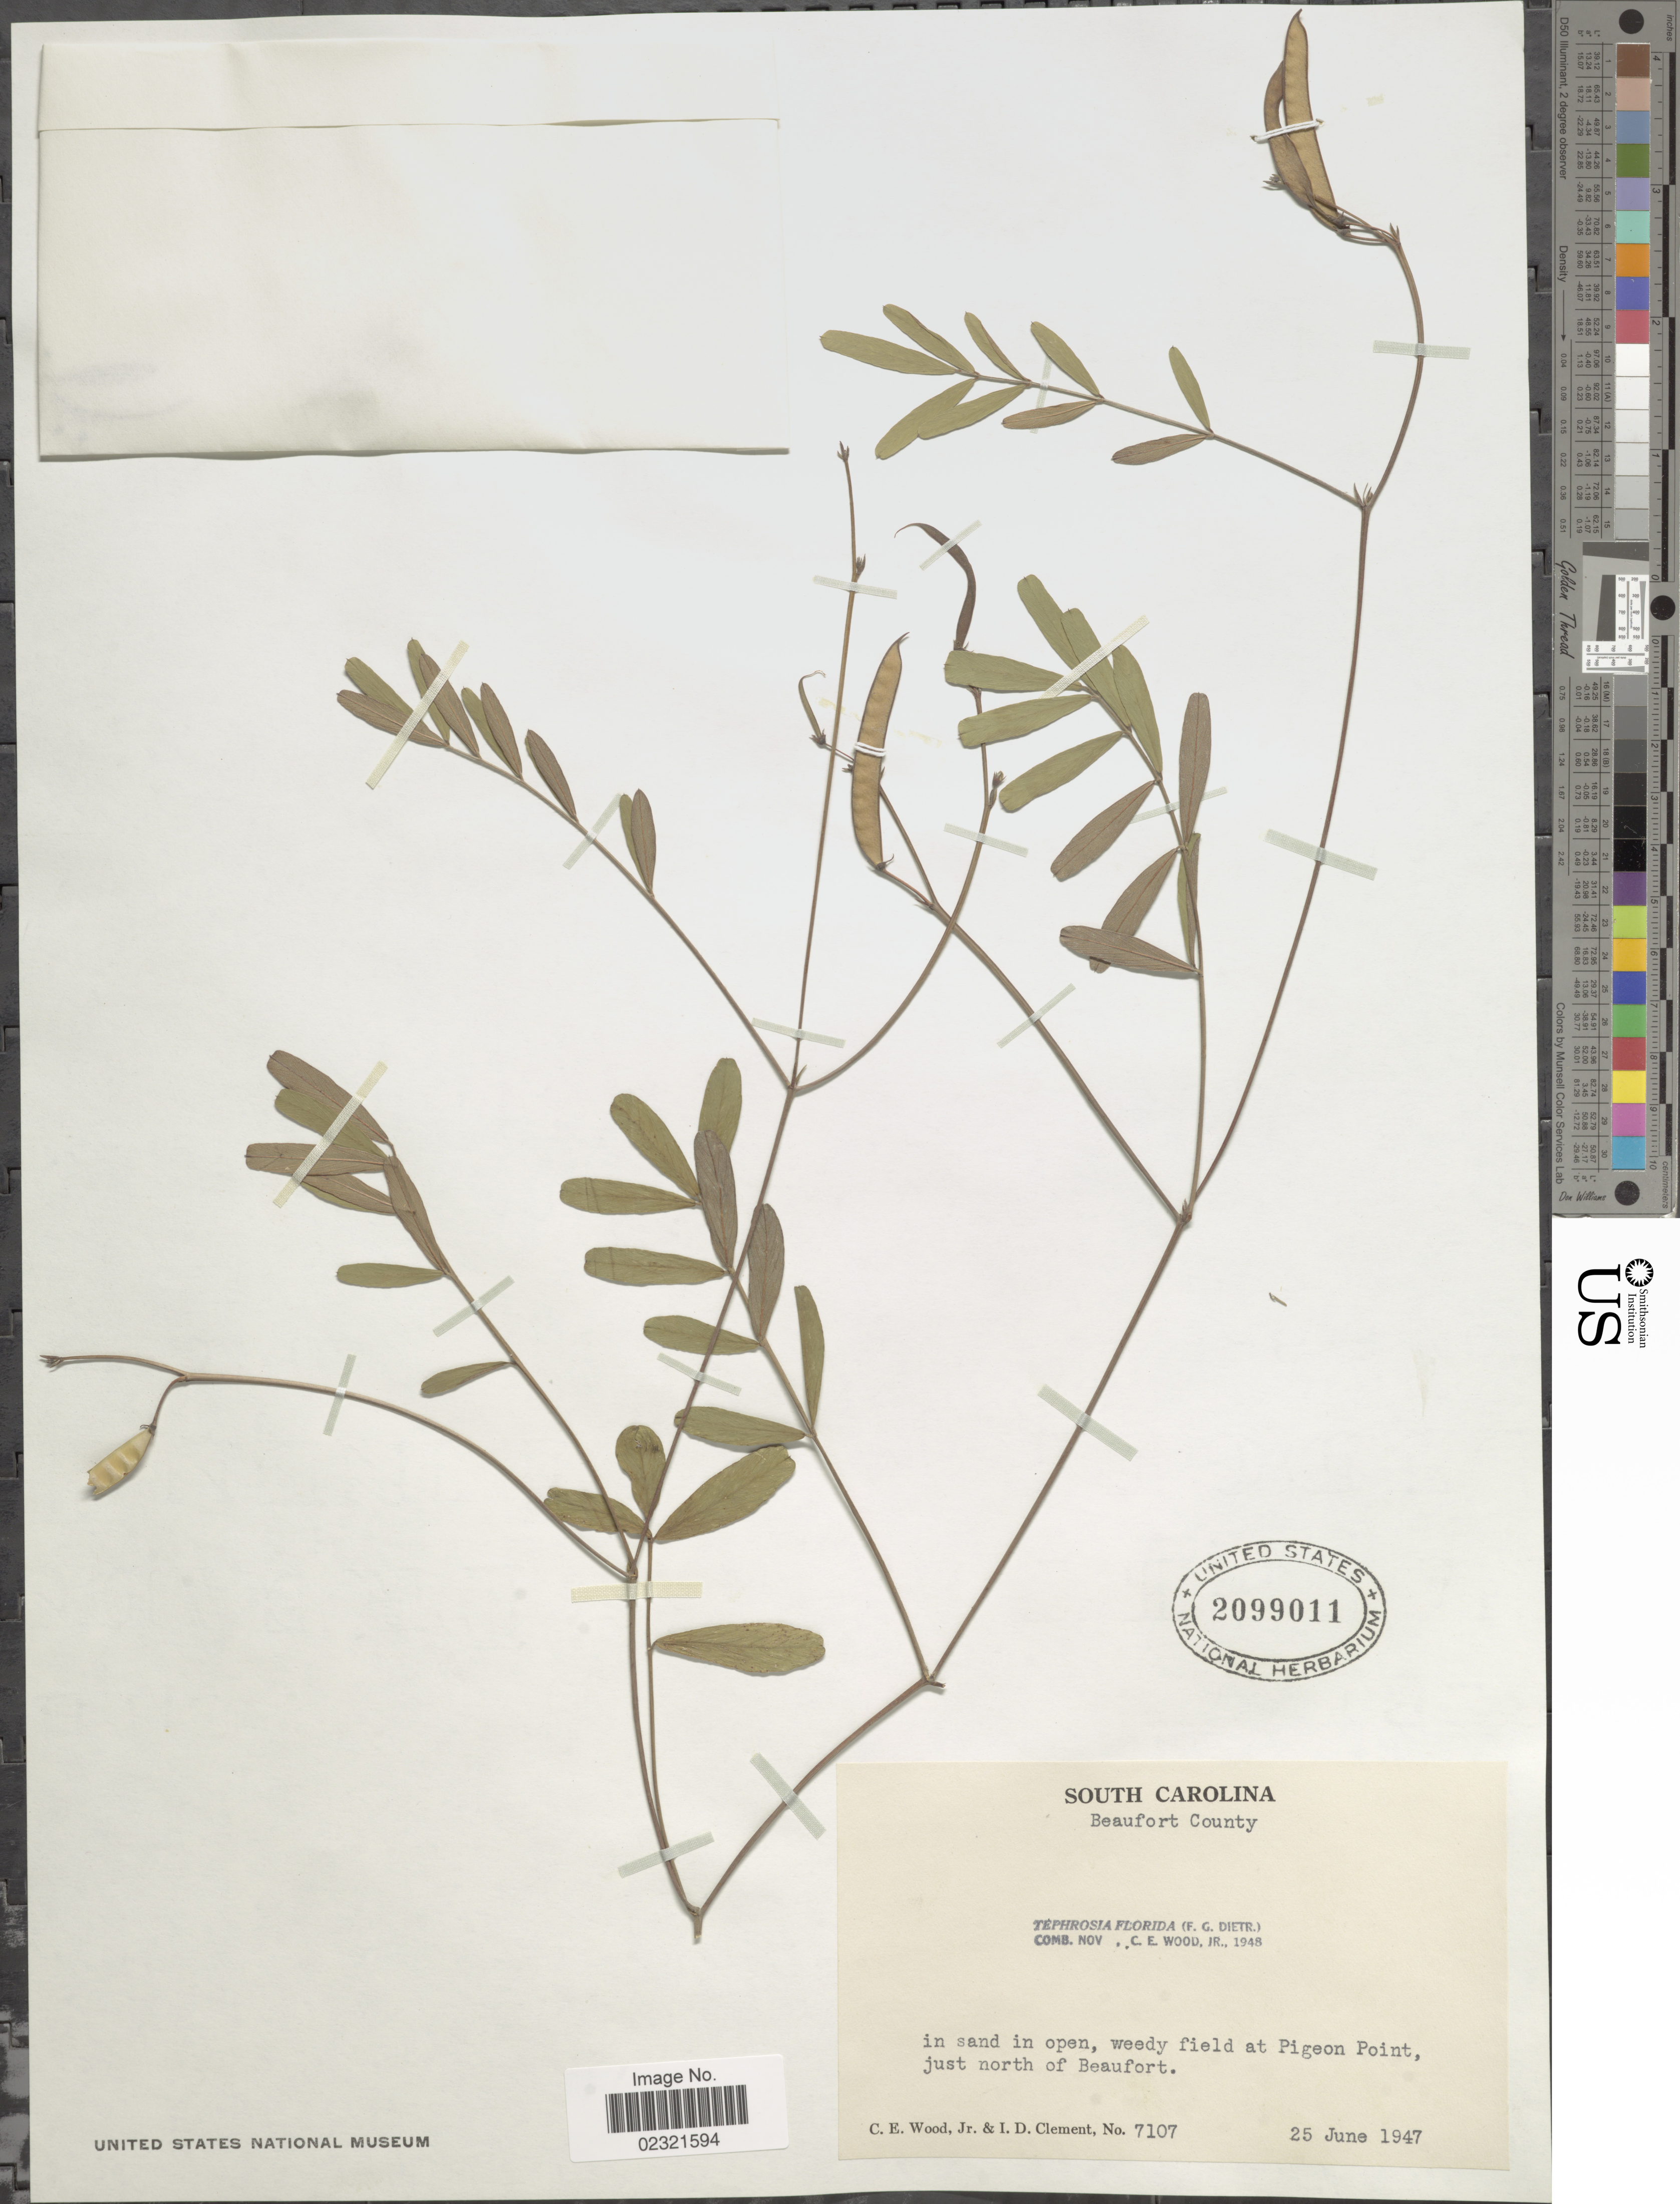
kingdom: Plantae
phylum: Tracheophyta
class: Magnoliopsida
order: Fabales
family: Fabaceae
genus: Tephrosia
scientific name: Tephrosia florida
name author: (Dietr.) C.E. Wood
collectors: C. Wood & I. Clement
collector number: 7107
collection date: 1947-06-25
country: United States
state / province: South Carolina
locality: Beaufort County. In sand in open, weedy field at Pigeon Point, just north of Beaufort.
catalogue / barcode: US 2099011